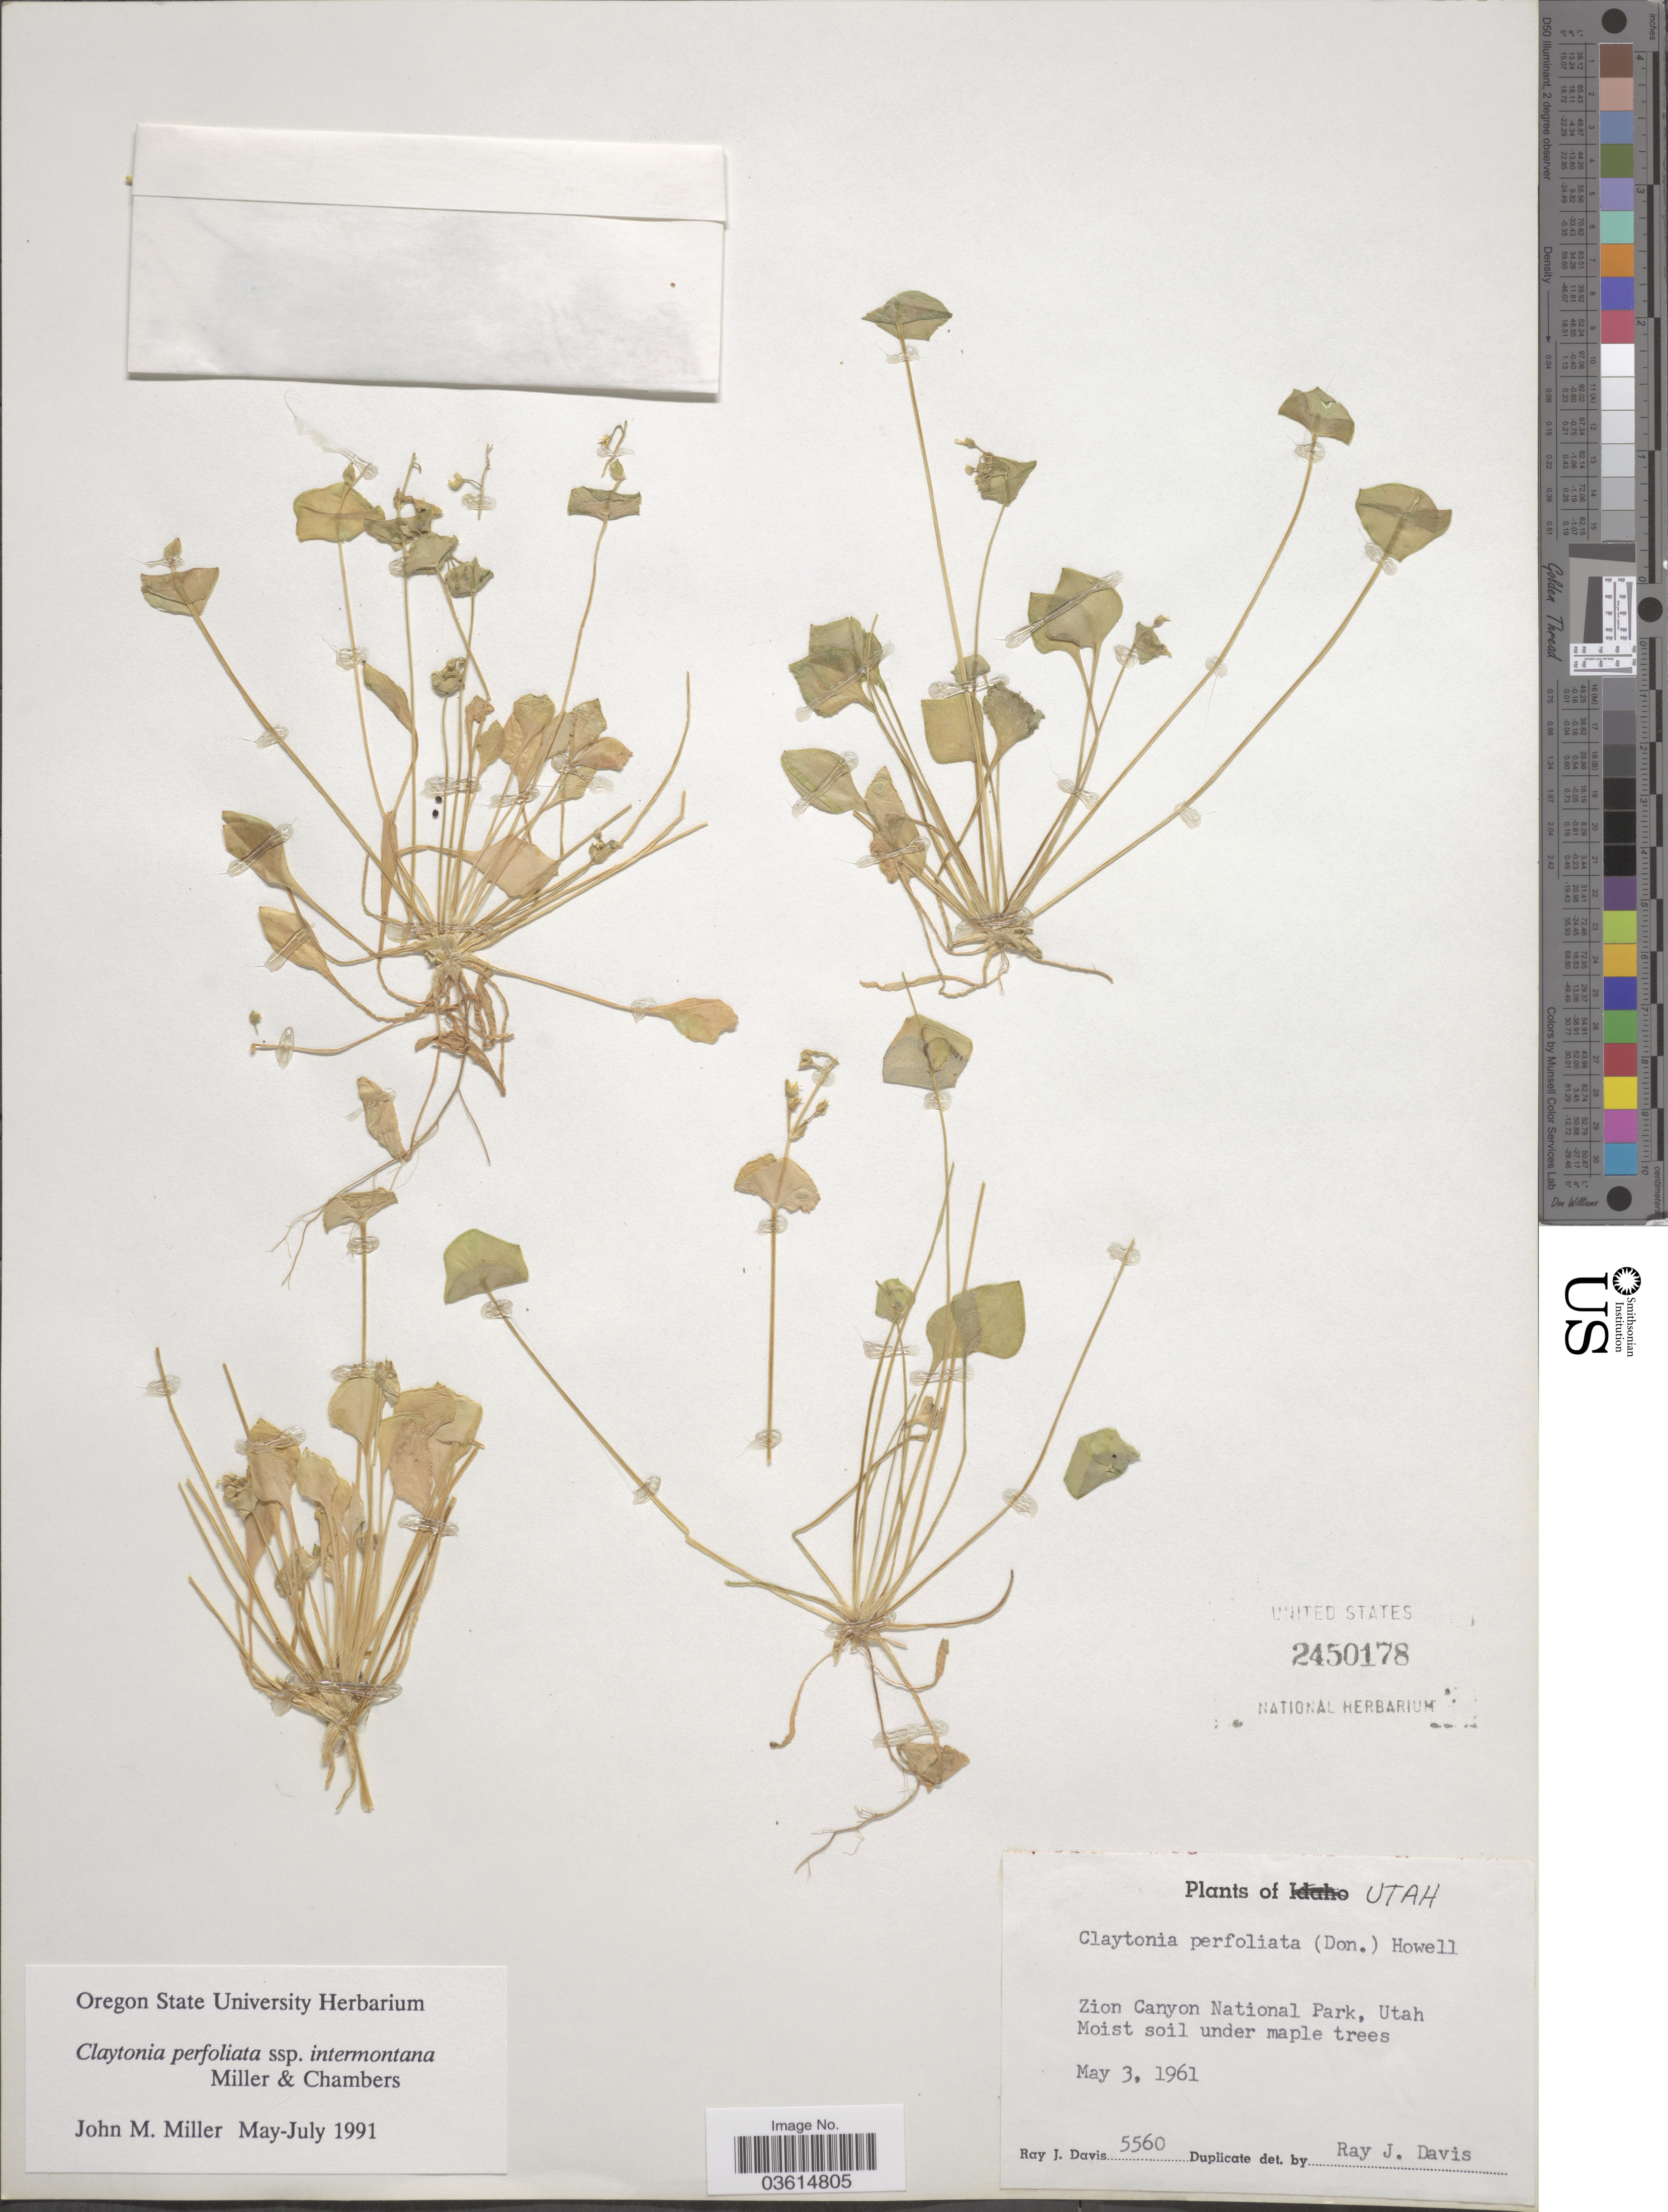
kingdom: Plantae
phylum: Tracheophyta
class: Magnoliopsida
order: Caryophyllales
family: Montiaceae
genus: Claytonia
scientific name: Claytonia perfoliata subsp. intermontana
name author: Mill. & Chambers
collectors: R. Davis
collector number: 5560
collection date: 1961-05-03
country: United States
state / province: Utah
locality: Zion Canyon National Park.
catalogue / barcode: US 2450178